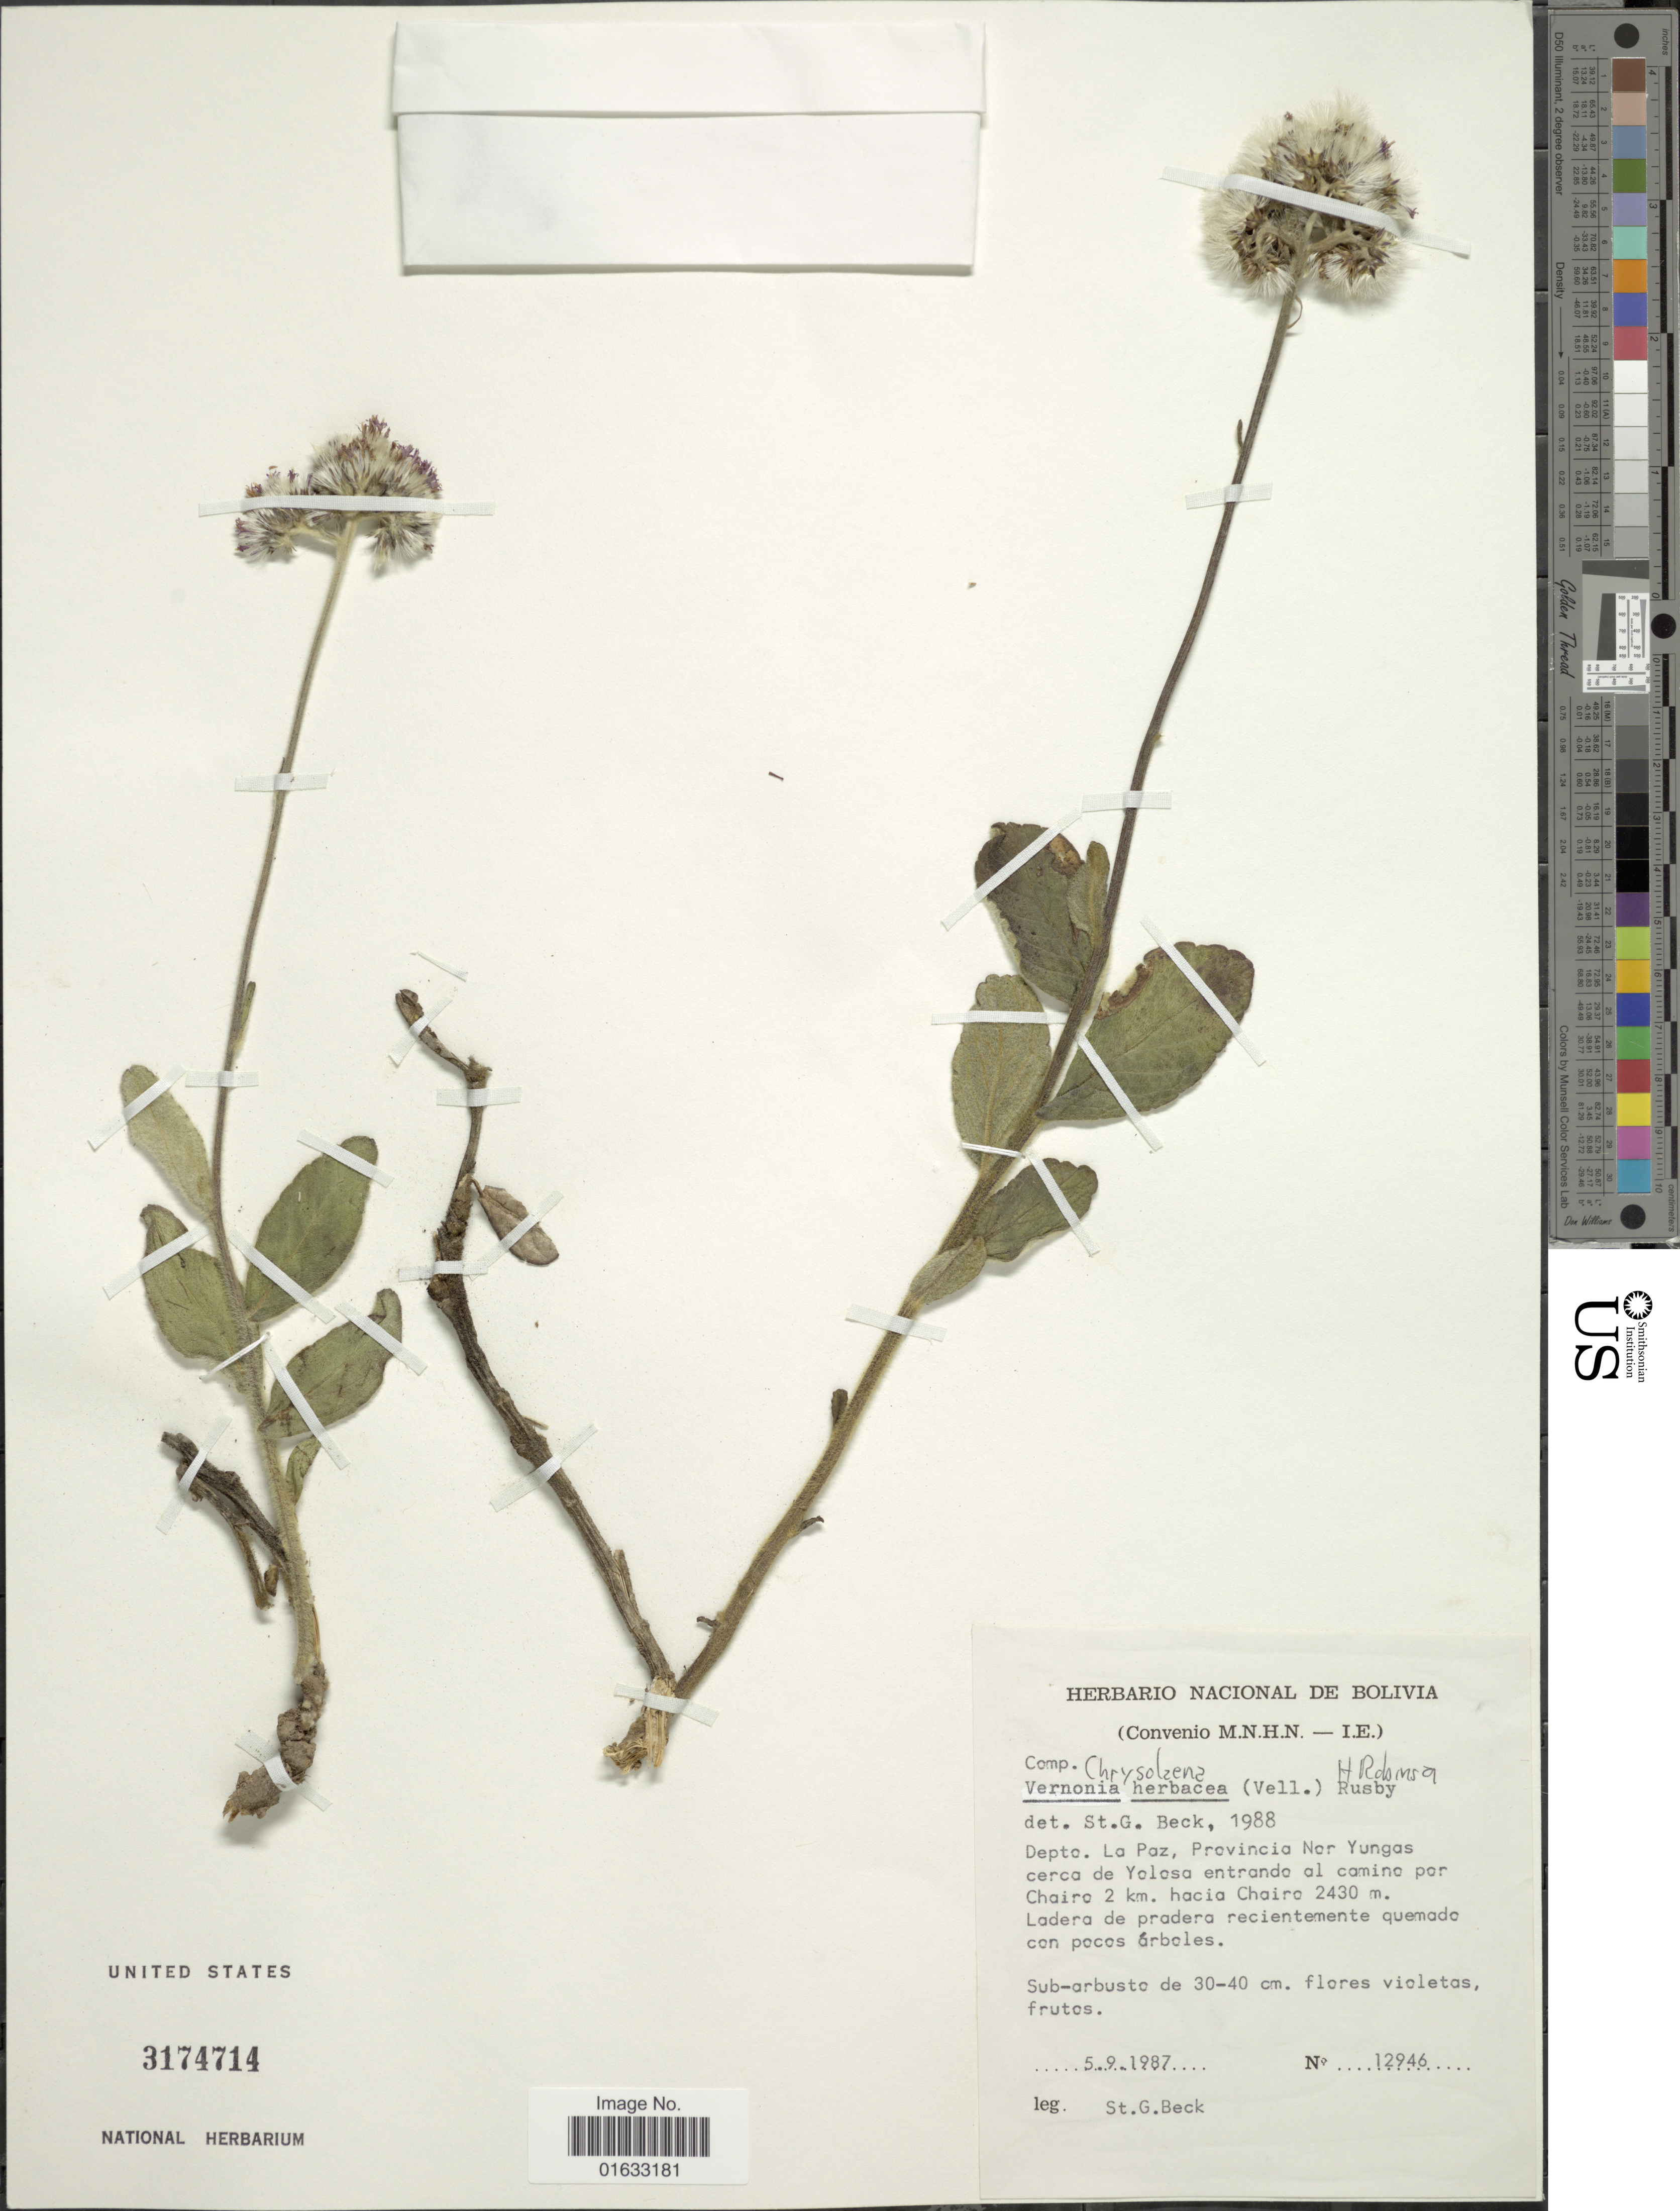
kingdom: Plantae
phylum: Tracheophyta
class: Magnoliopsida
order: Asterales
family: Asteraceae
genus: Chrysolaena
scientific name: Chrysolaena herbacea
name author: (Vell.) H. Rob.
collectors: S. G. Beck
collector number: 12946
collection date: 1987-09-05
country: Bolivia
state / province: La Paz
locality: Depto. La Paz, Provincia Nor Yungas cerca de Yolosa entrando al camino por Chairo 2 km hacia Chairo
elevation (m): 2430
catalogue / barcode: US 3174714